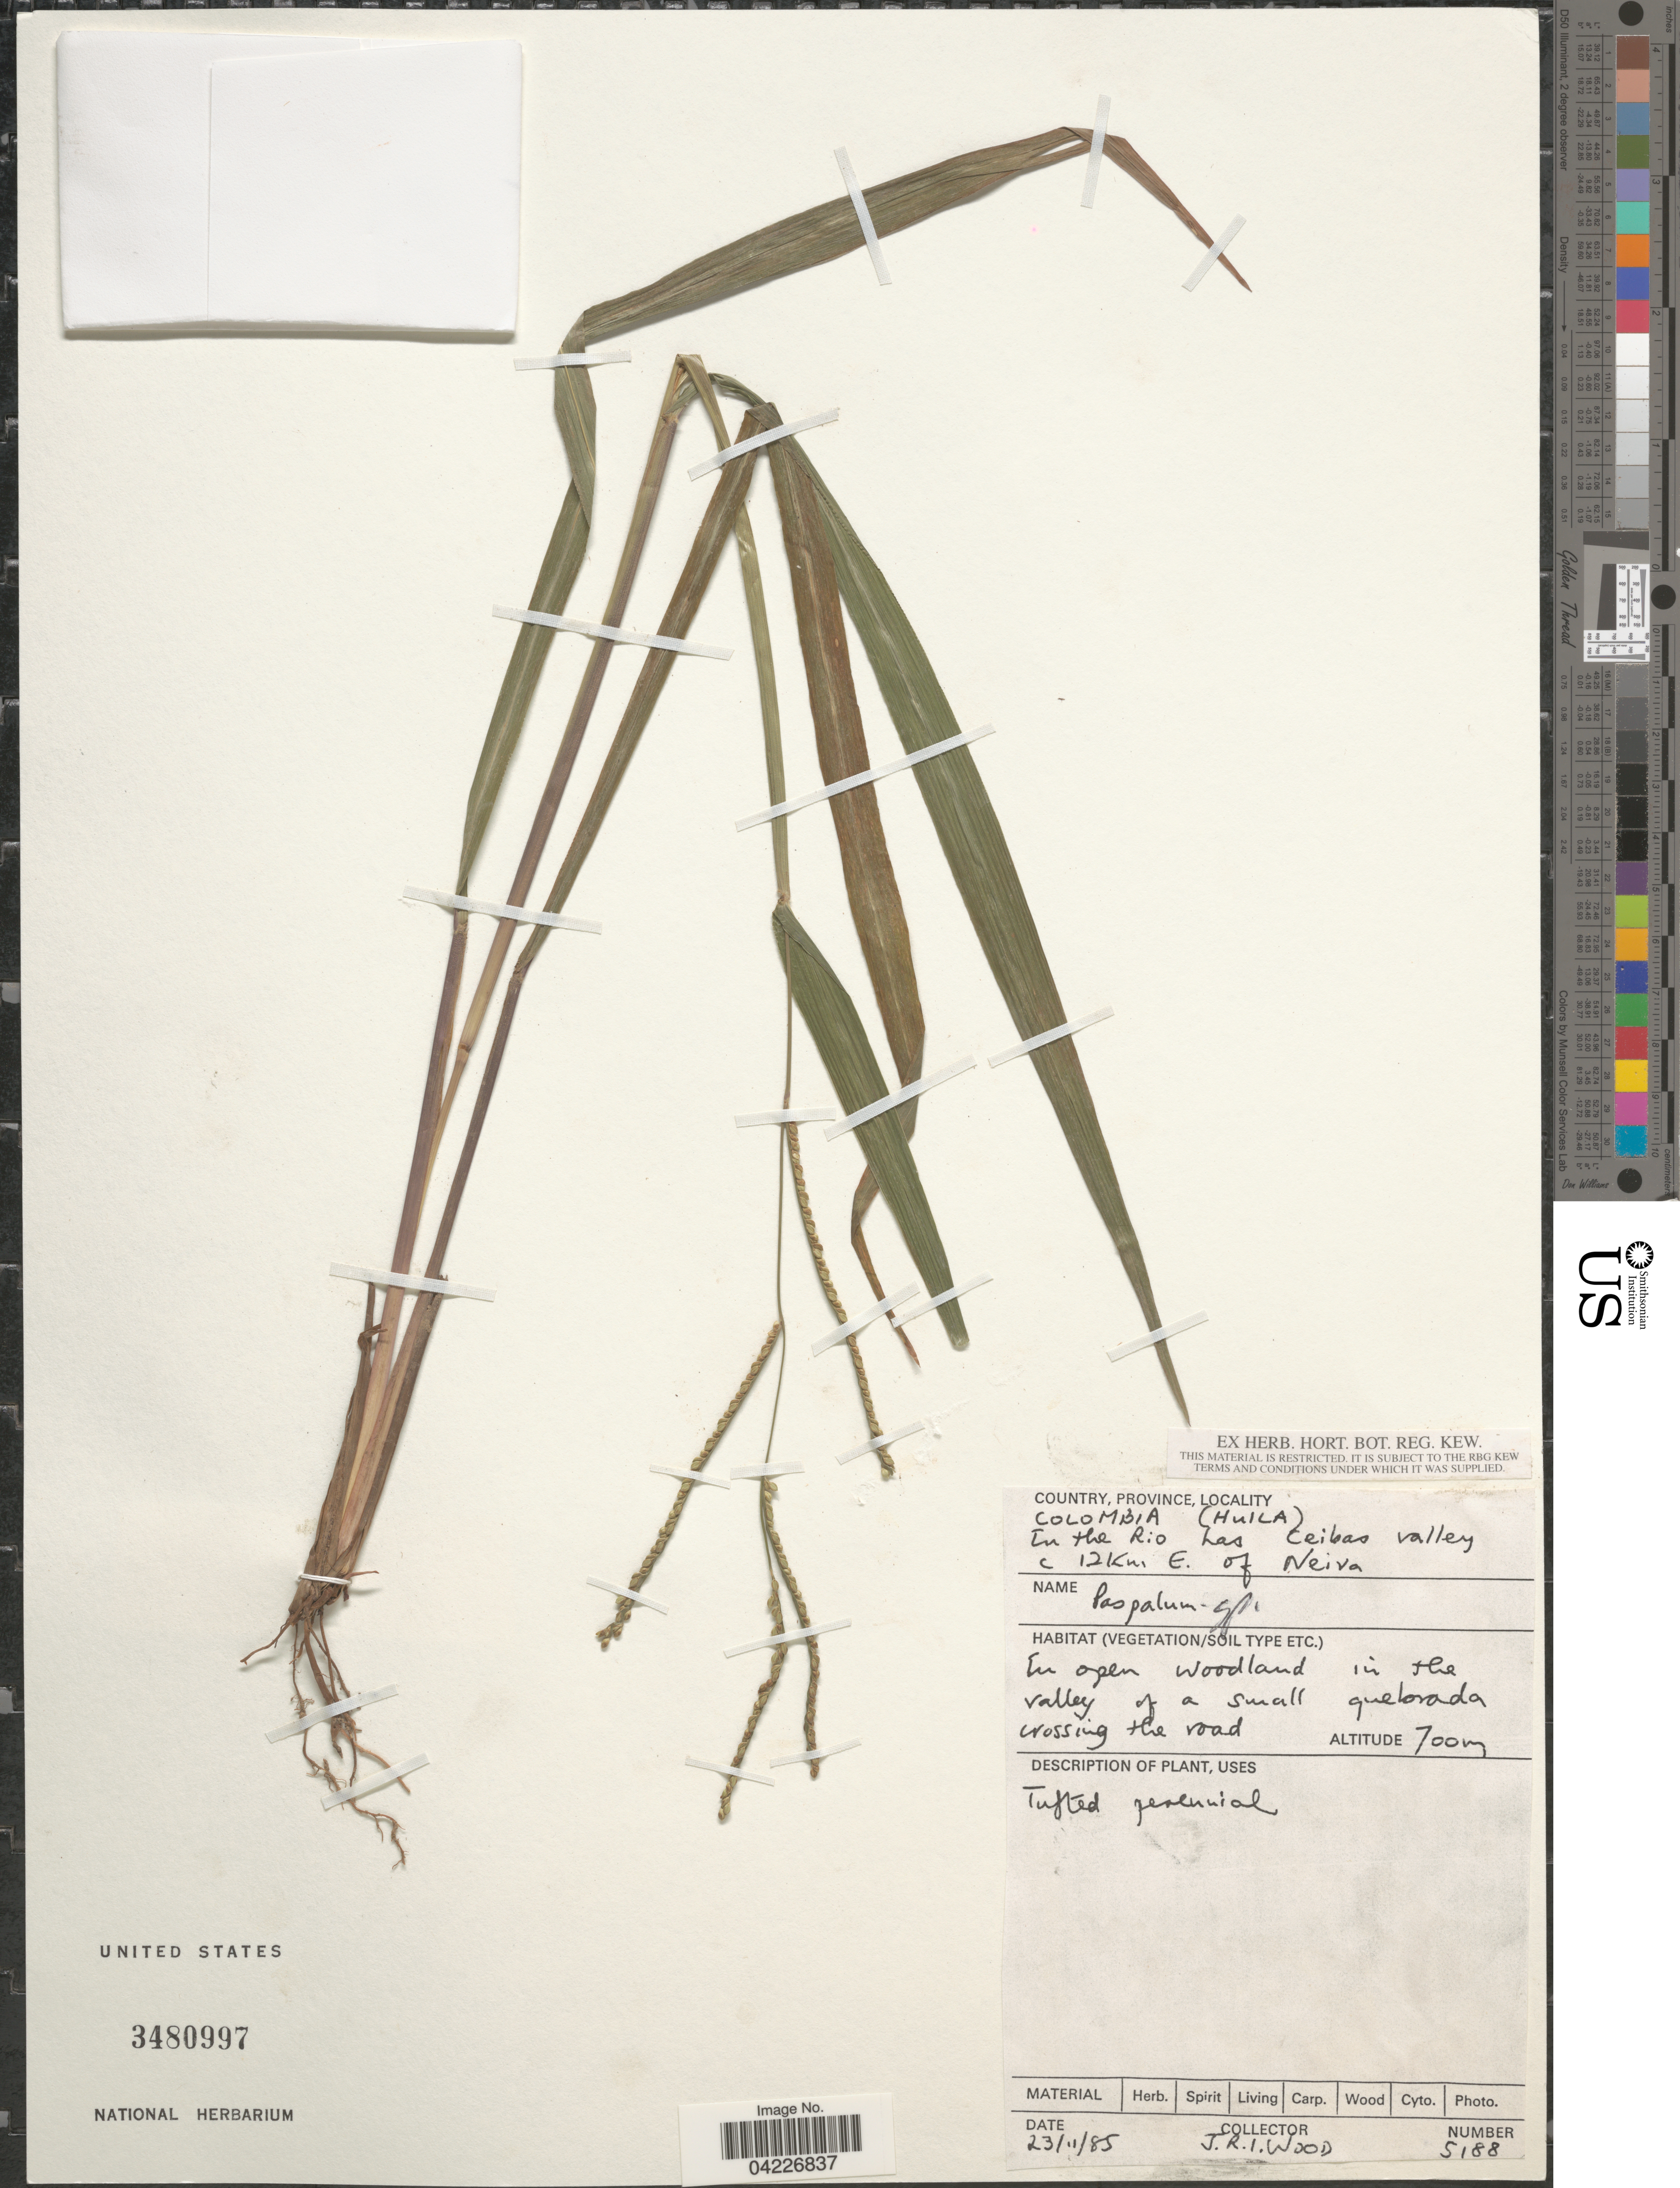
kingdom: Plantae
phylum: Tracheophyta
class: Liliopsida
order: Poales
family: Poaceae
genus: Paspalum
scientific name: Paspalum sp.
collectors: J. R. I. Wood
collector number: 5188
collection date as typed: Transcribed d/m/y: 23/11/85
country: Colombia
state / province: Huila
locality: In the Rio Las Ceibas valley c 12 Km. E. of Neiva. In open woodland in the valley of a small quebrada crossing the road.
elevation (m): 700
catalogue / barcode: US 3480997